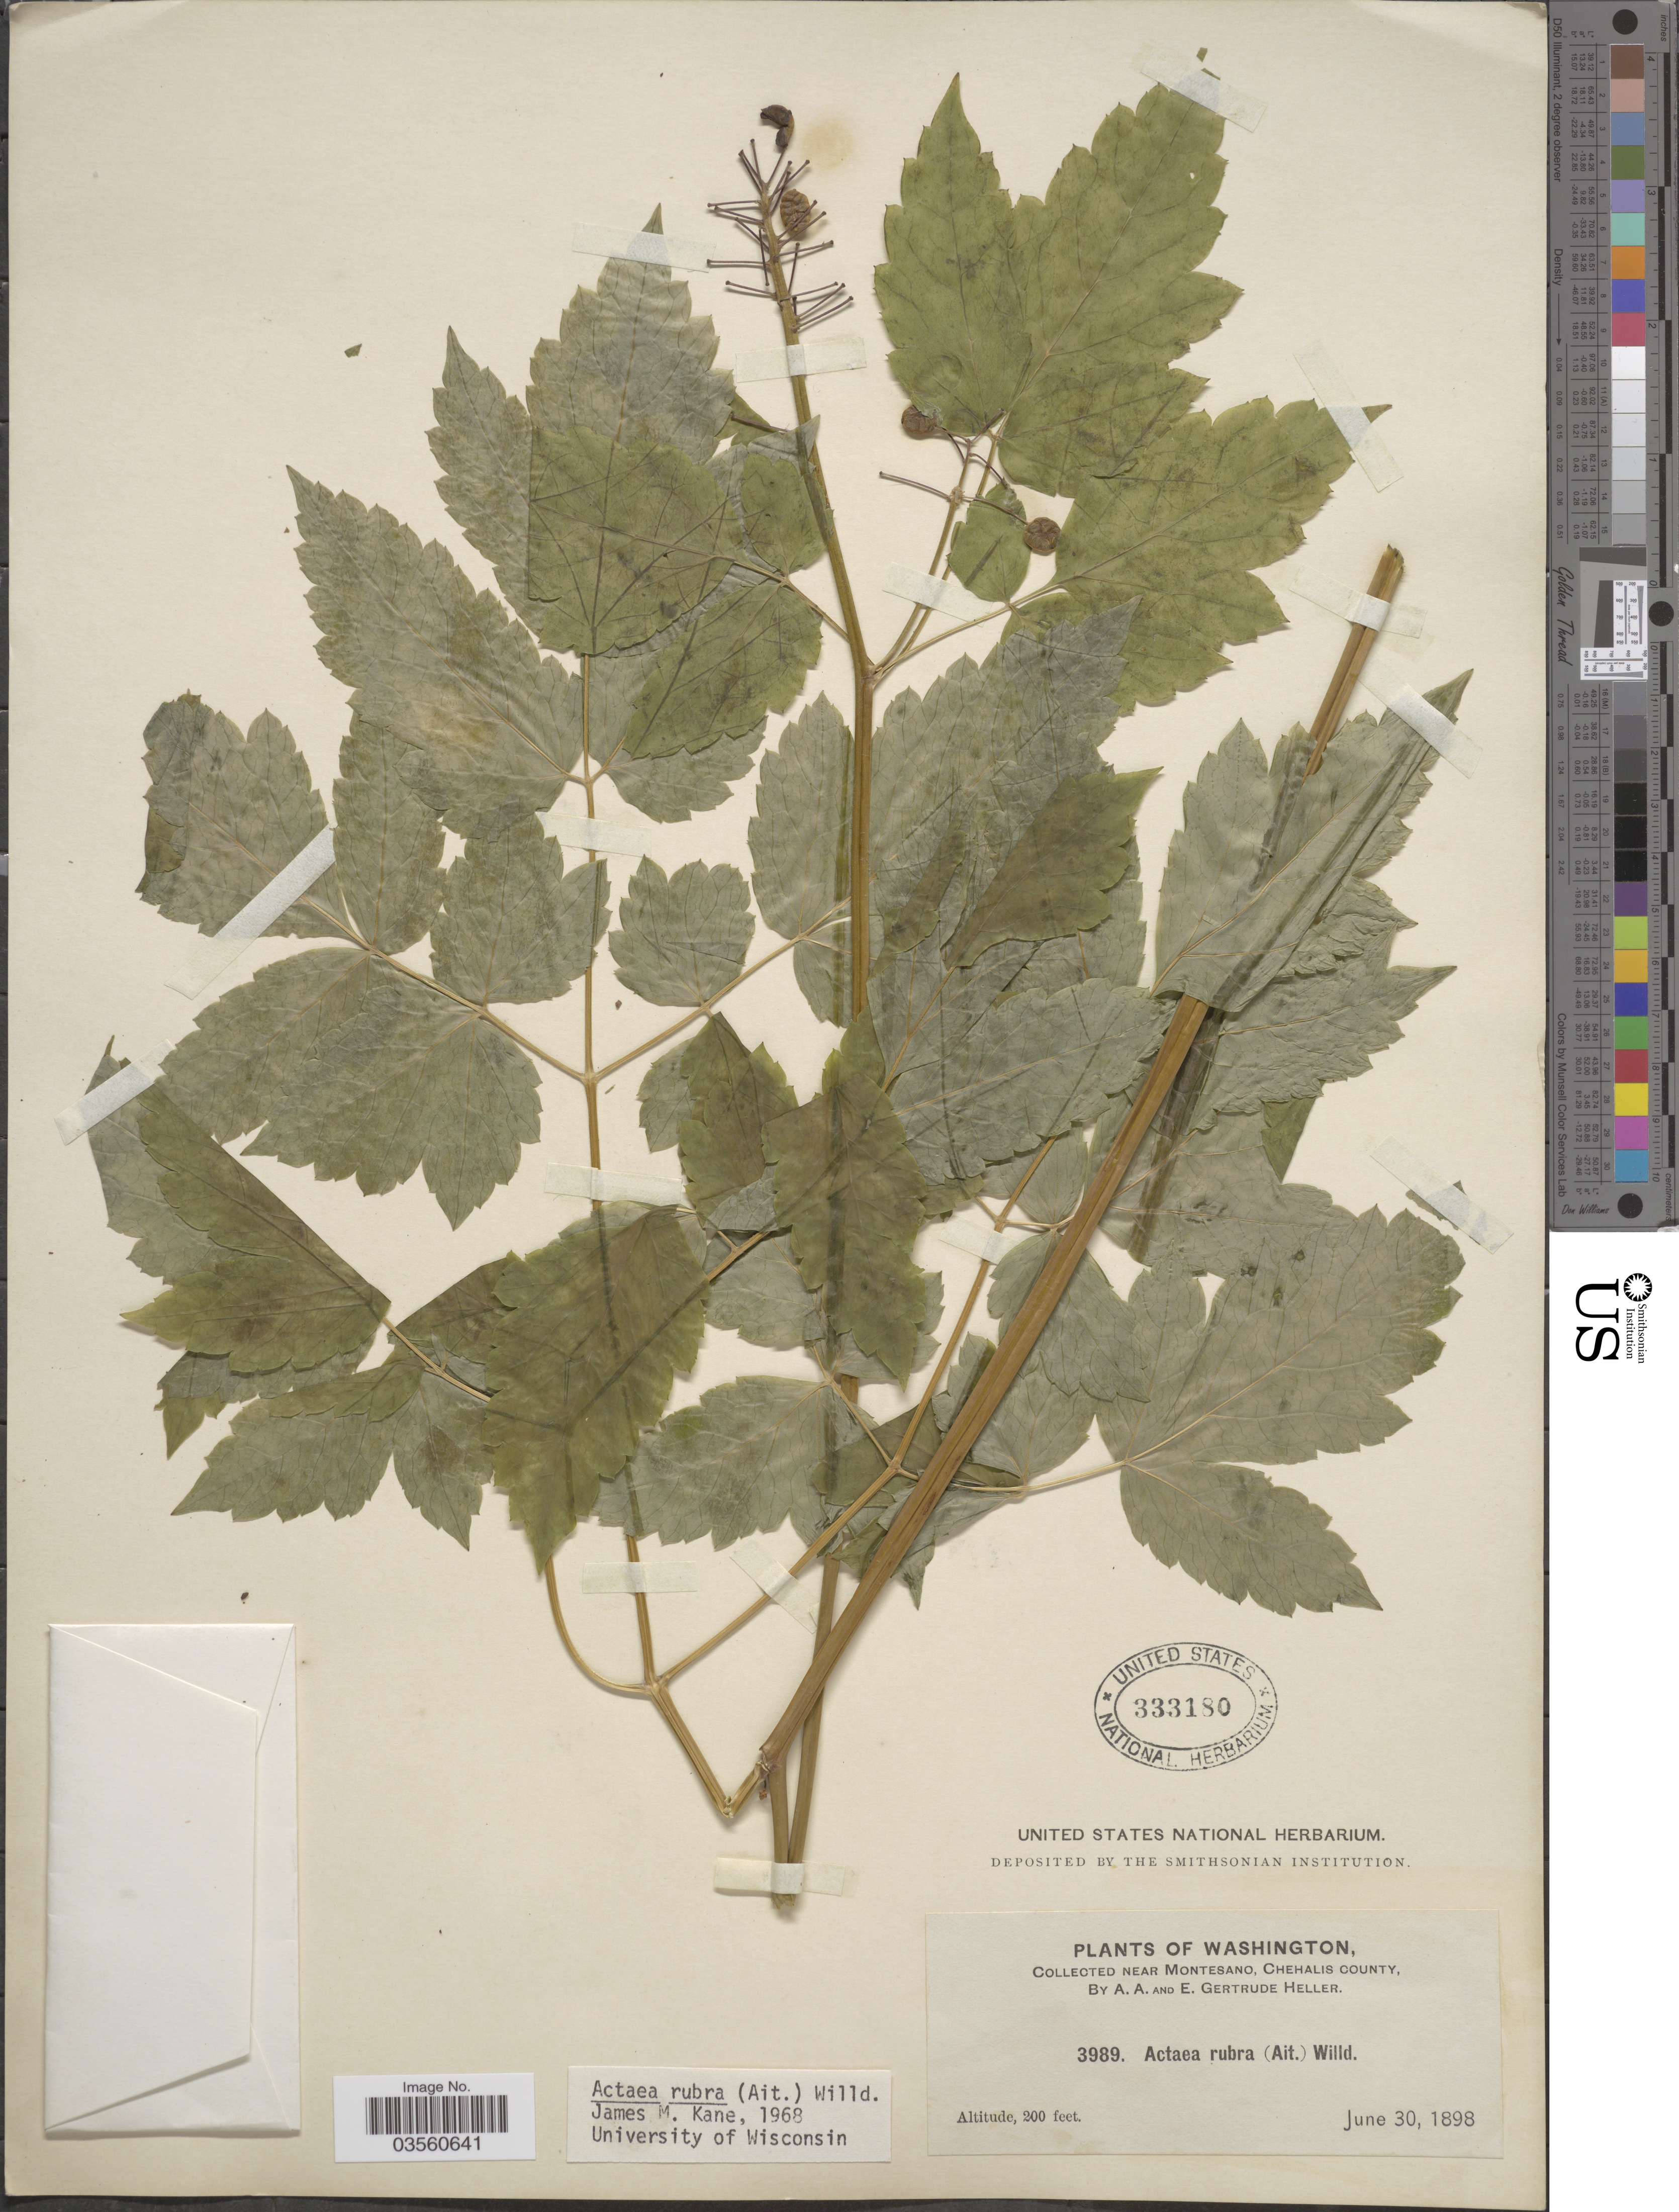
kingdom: Plantae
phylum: Tracheophyta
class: Magnoliopsida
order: Ranunculales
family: Ranunculaceae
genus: Actaea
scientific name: Actaea rubra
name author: (Aiton) Willd.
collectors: A. A. Heller & E. G. Heller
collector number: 3989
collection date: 1898-06-30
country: United States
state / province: Washington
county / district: Grays Harbor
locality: Near Montesano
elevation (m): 61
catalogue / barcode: US 333180